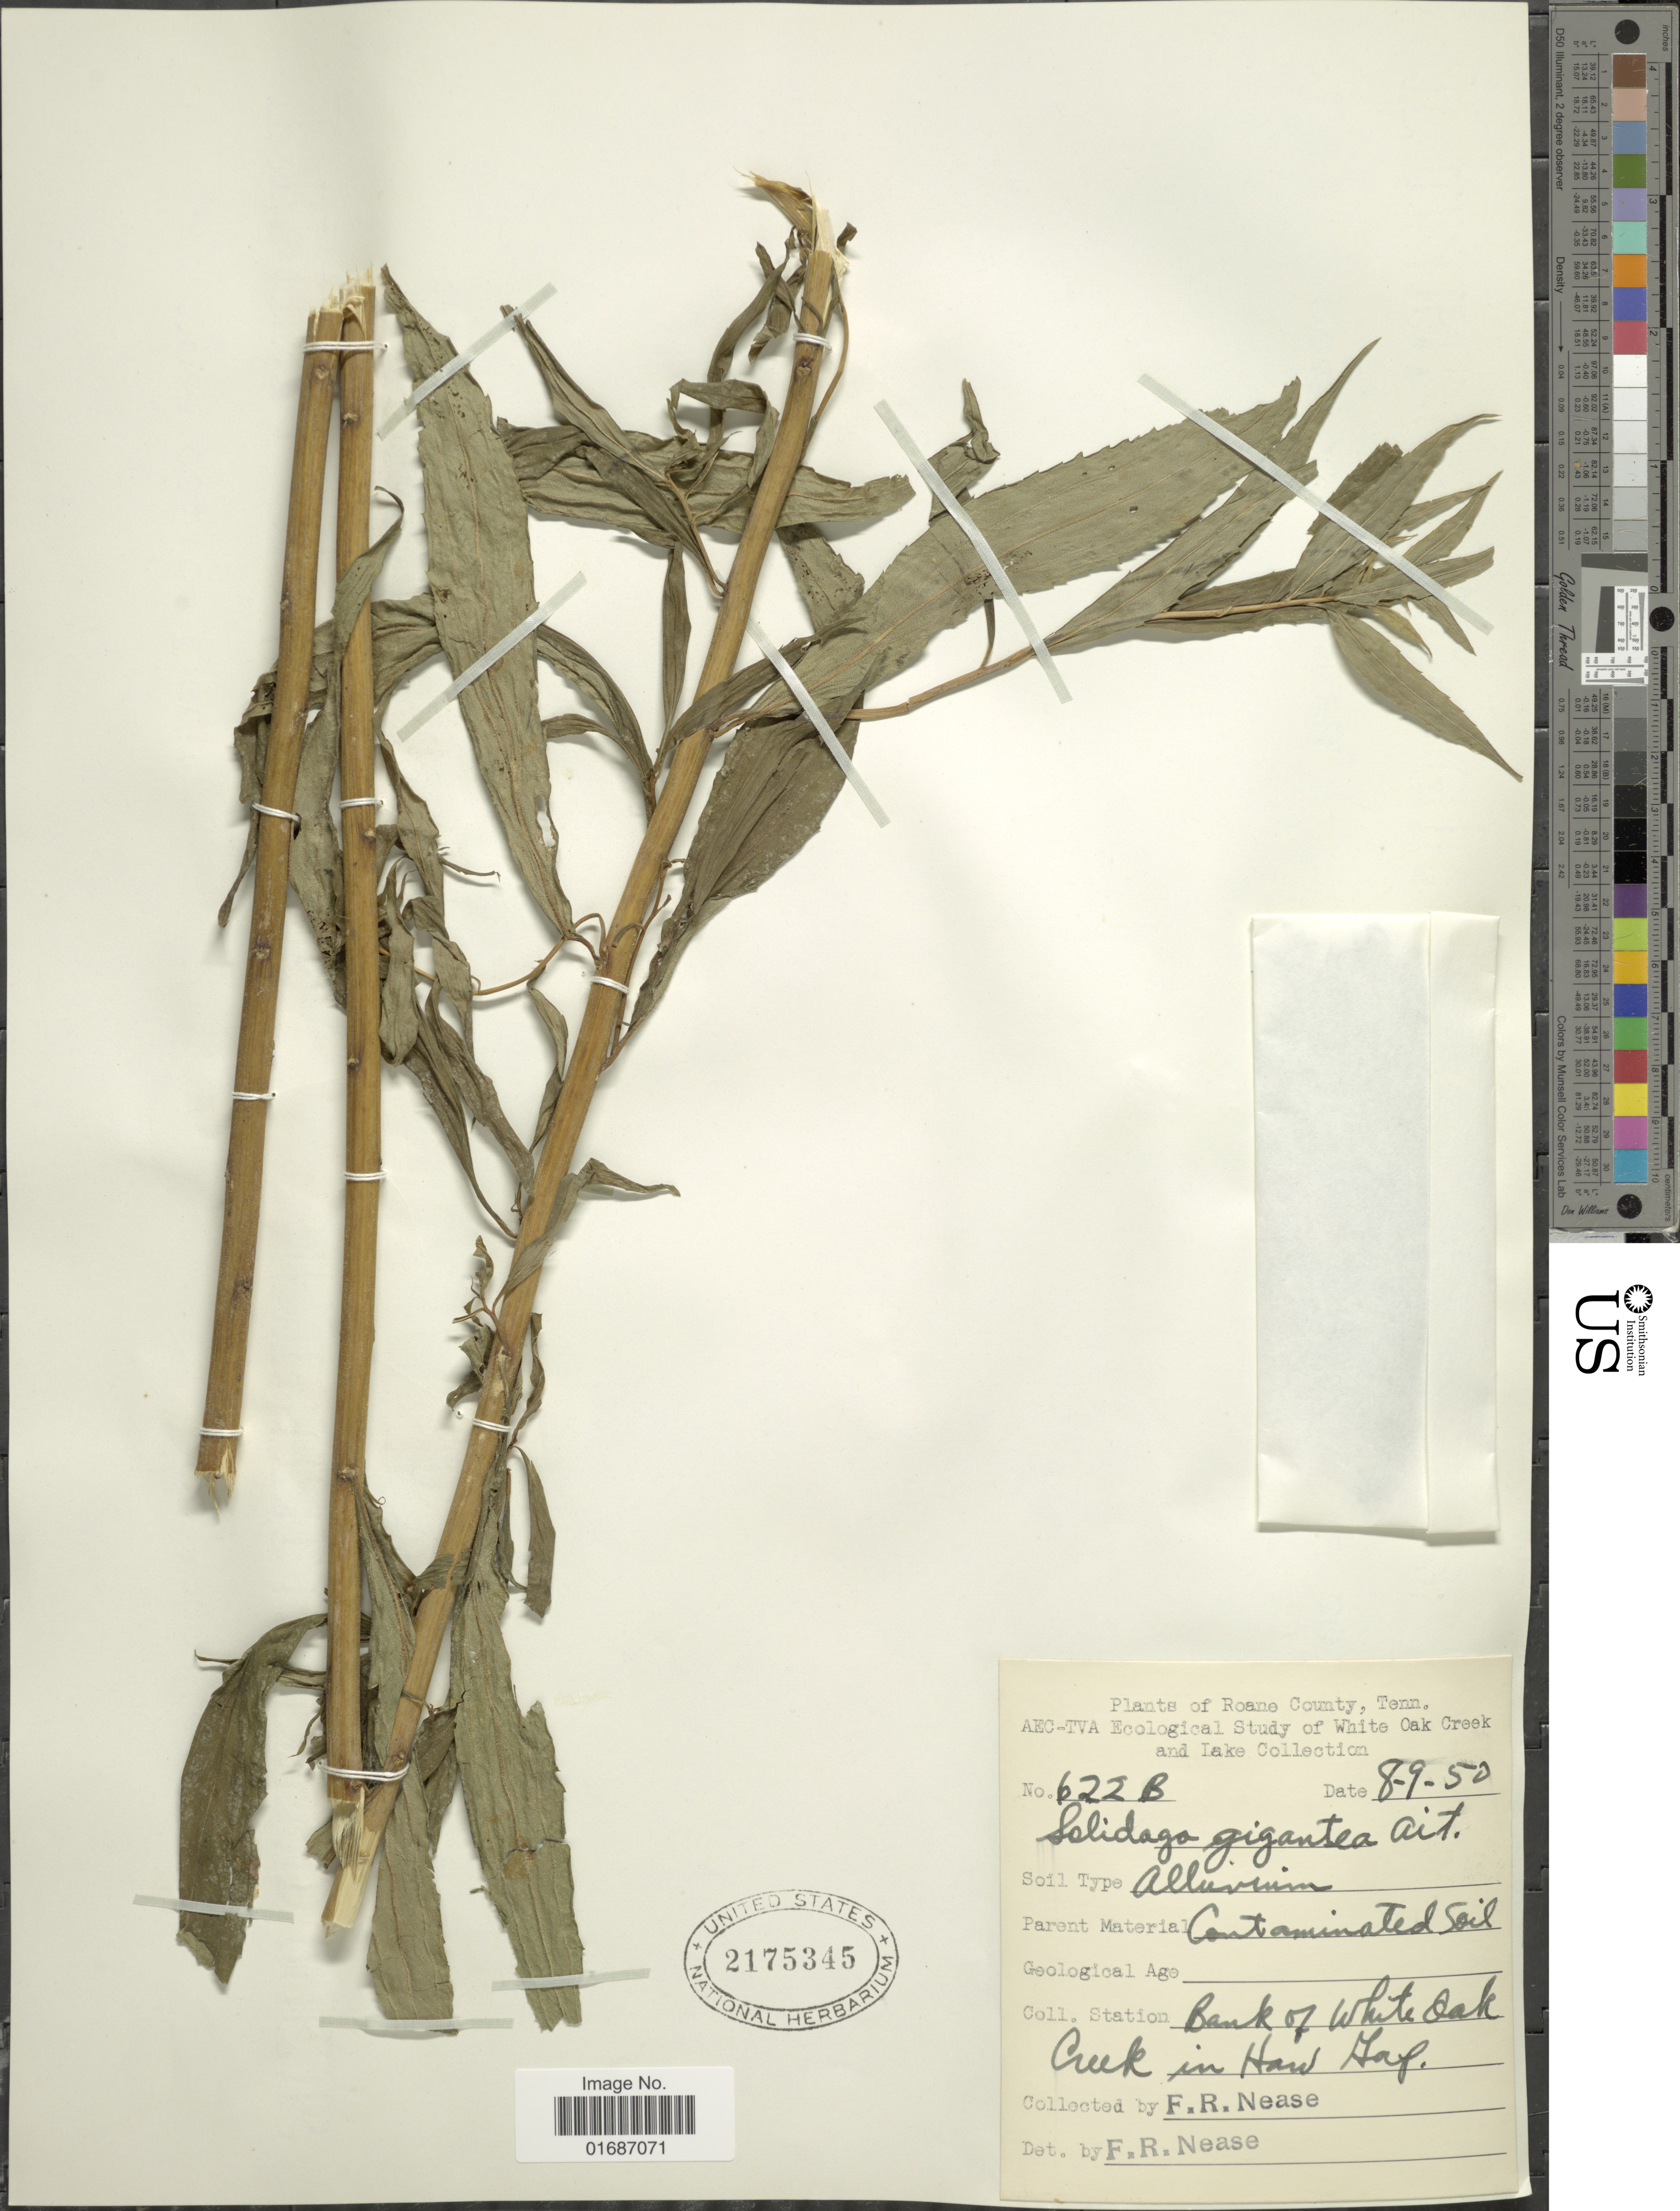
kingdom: Plantae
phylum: Tracheophyta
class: Magnoliopsida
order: Asterales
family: Asteraceae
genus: Solidago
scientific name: Solidago gigantea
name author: Aiton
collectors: F. Nease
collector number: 622b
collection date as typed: Transcribed d/m/y: 9/8/50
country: United States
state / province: Tennessee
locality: Roane County, Bank of white Oak Creek in Haw Gap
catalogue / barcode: US 2175345